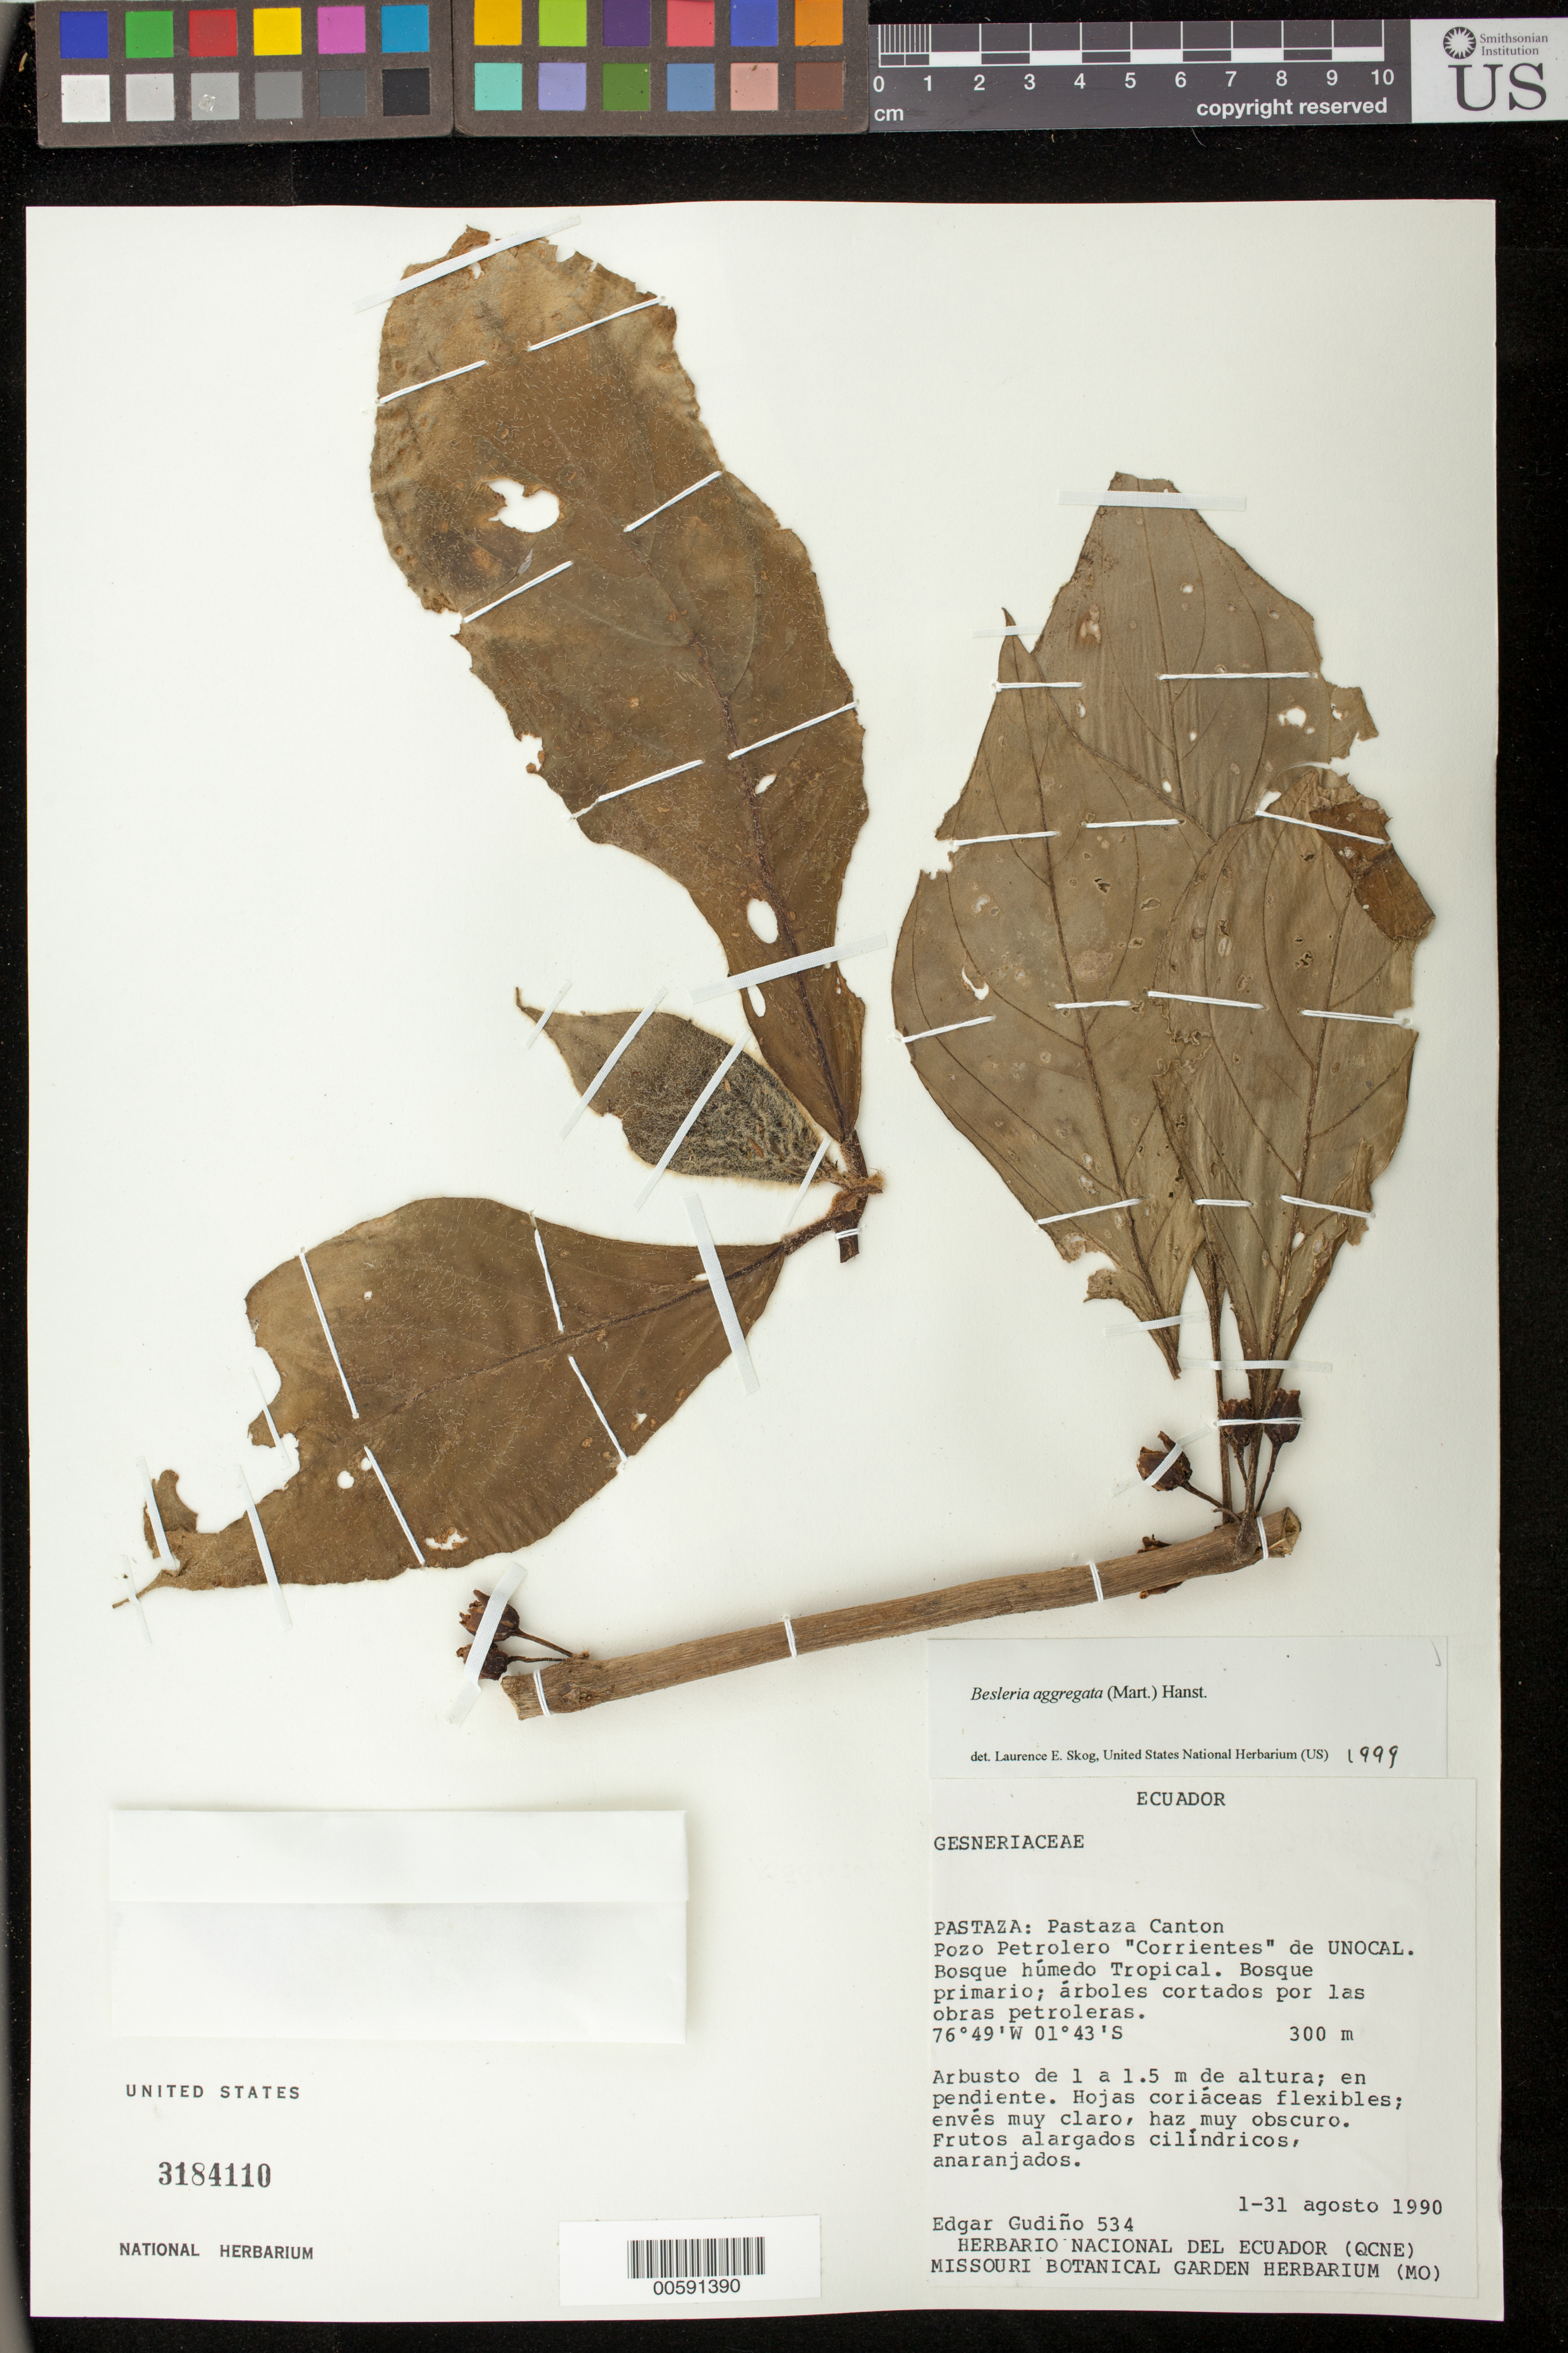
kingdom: Plantae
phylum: Tracheophyta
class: Magnoliopsida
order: Lamiales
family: Gesneriaceae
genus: Besleria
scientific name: Besleria aggregata var. aggregata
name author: (Mart.) Hanst.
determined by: Skog, Laurence E.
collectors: E. Gudiño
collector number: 534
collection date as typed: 1-31 Aug 1990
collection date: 1990-08-01/1990-08-31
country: Ecuador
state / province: Pastaza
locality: Pastaza Canton; Pozo Petrolero "Corrientes" de UNOCAL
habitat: Bosque húmedo tropical; bosque primario; árboles cortados por las obras petroleras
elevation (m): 300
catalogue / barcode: US 3184110